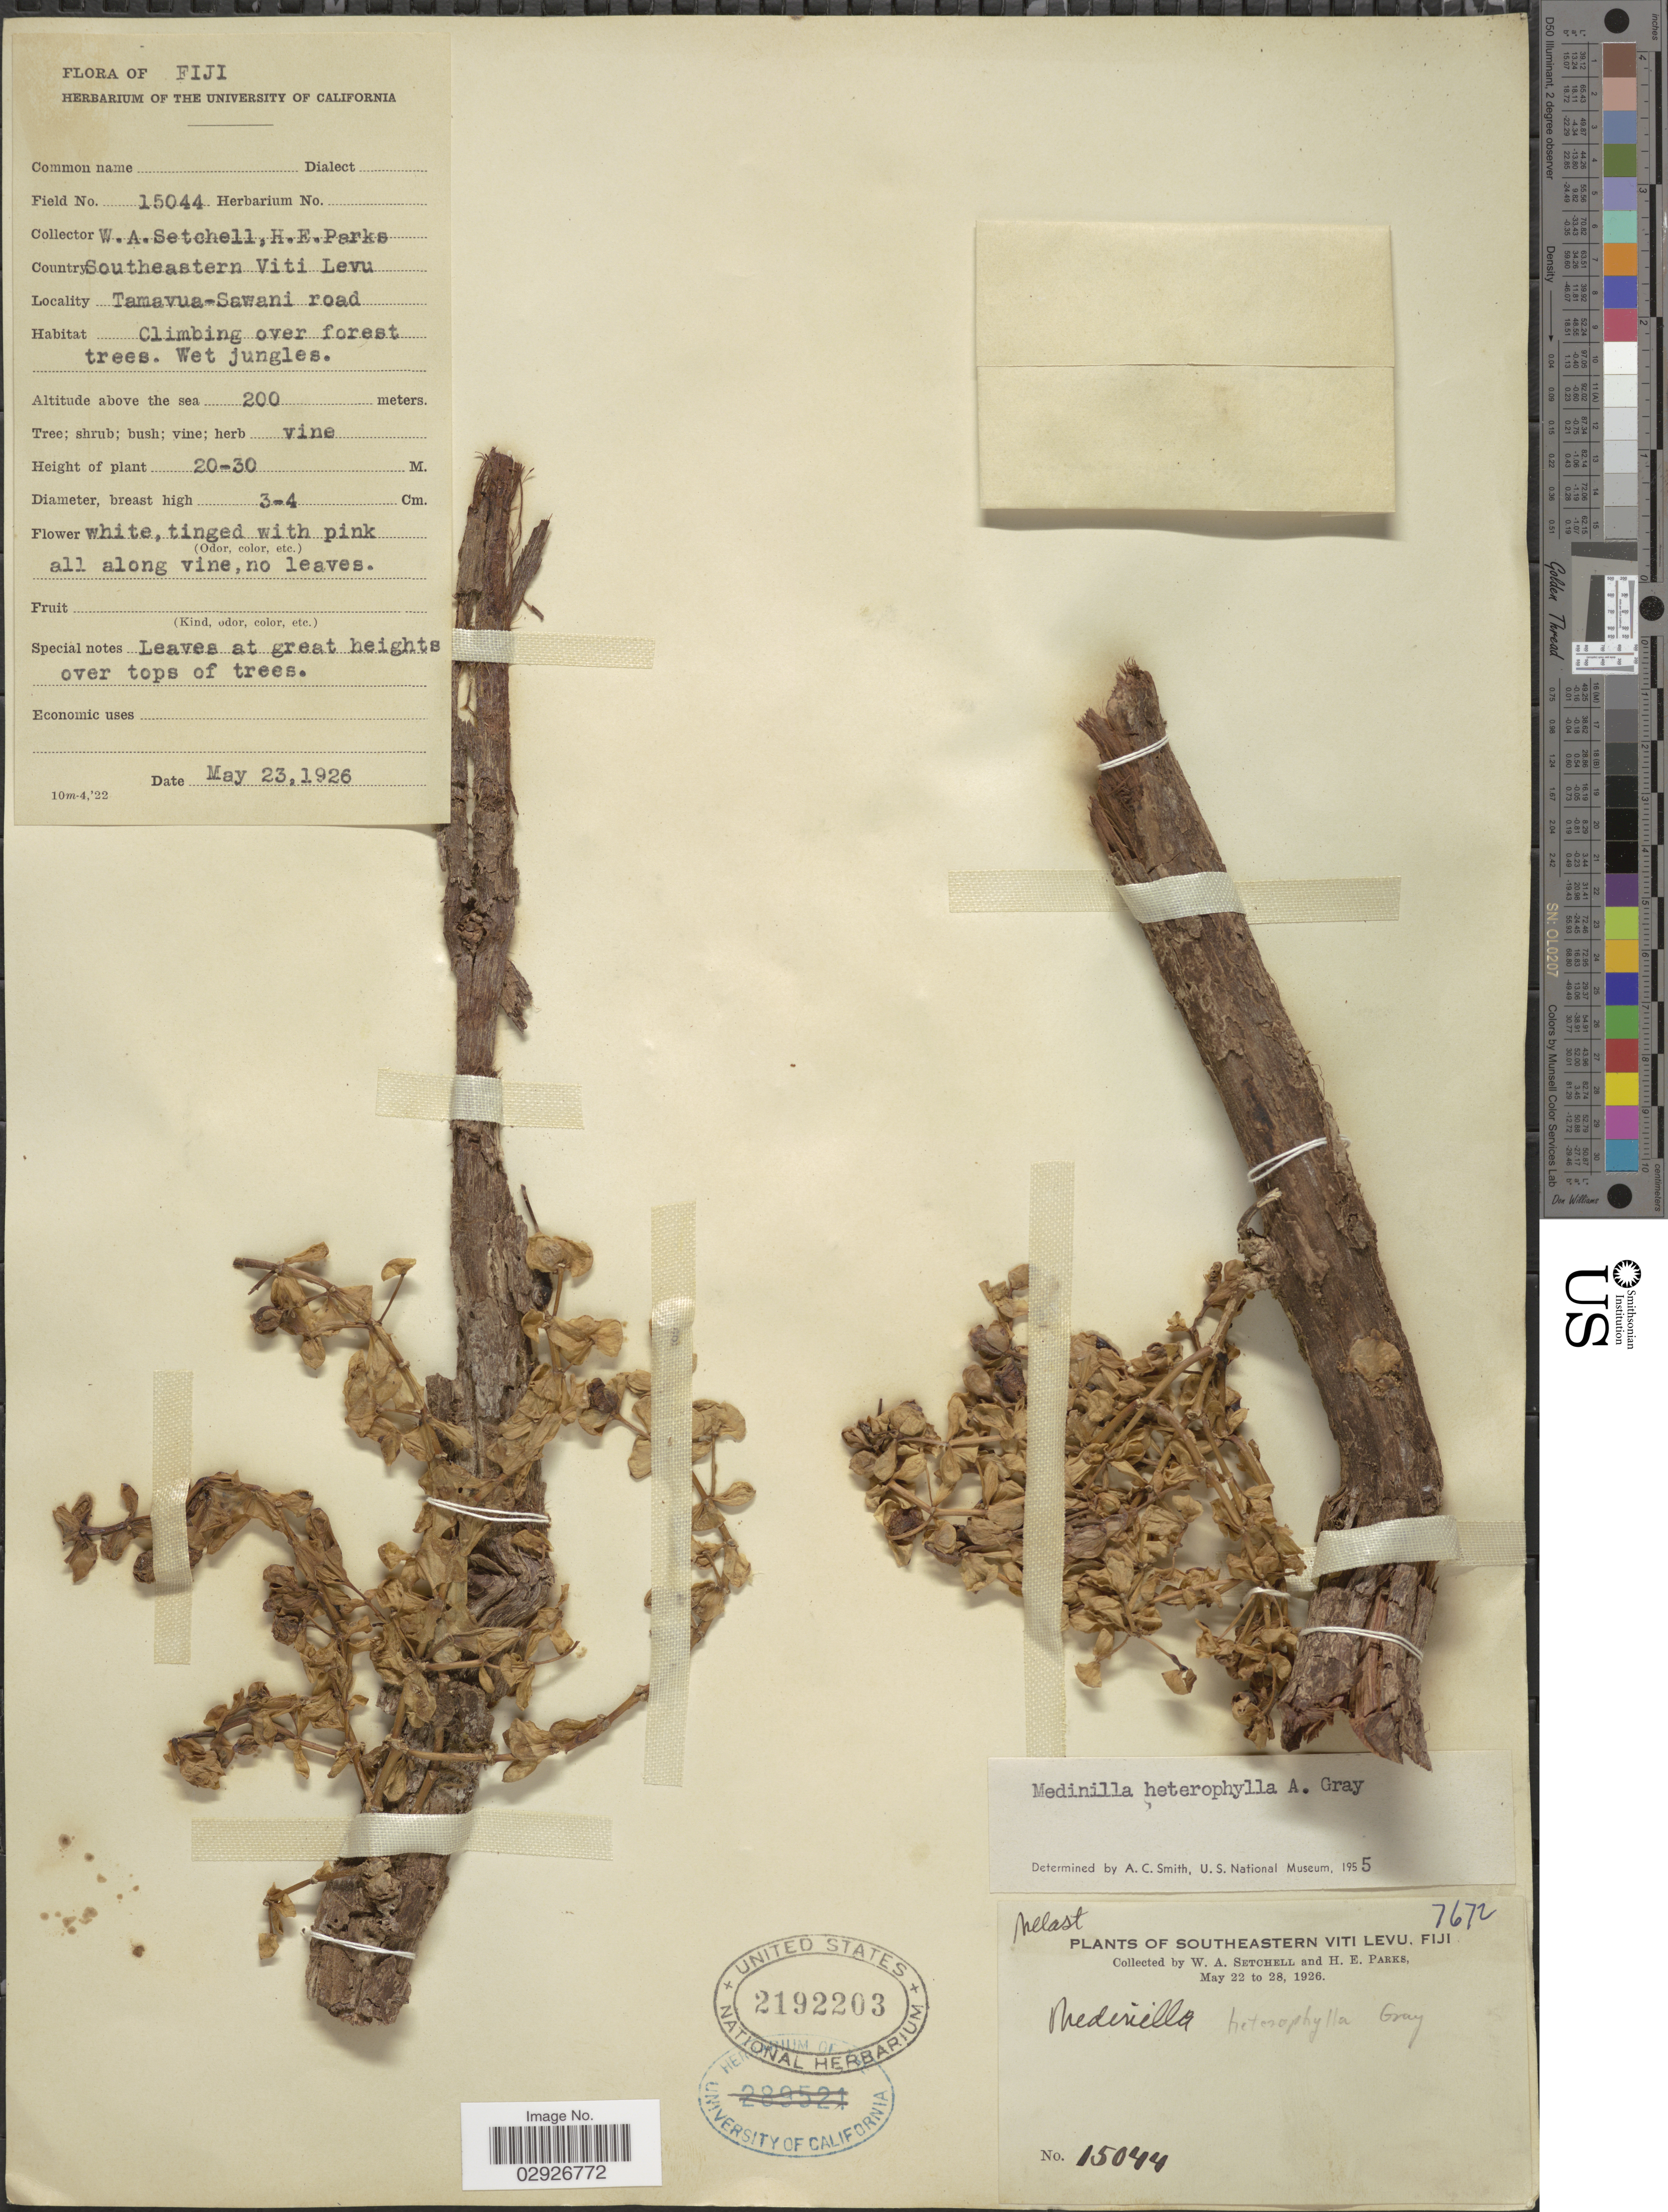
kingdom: Plantae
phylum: Tracheophyta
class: Magnoliopsida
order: Myrtales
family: Melastomataceae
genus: Medinilla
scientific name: Medinilla heterophylla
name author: A. Gray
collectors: W. Setchell & H. E. Parks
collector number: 15044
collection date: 1926-05-23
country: Fiji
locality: Country Southeastern Viti Levu. Tamavua-Sawani road.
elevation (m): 200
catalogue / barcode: US 2192203